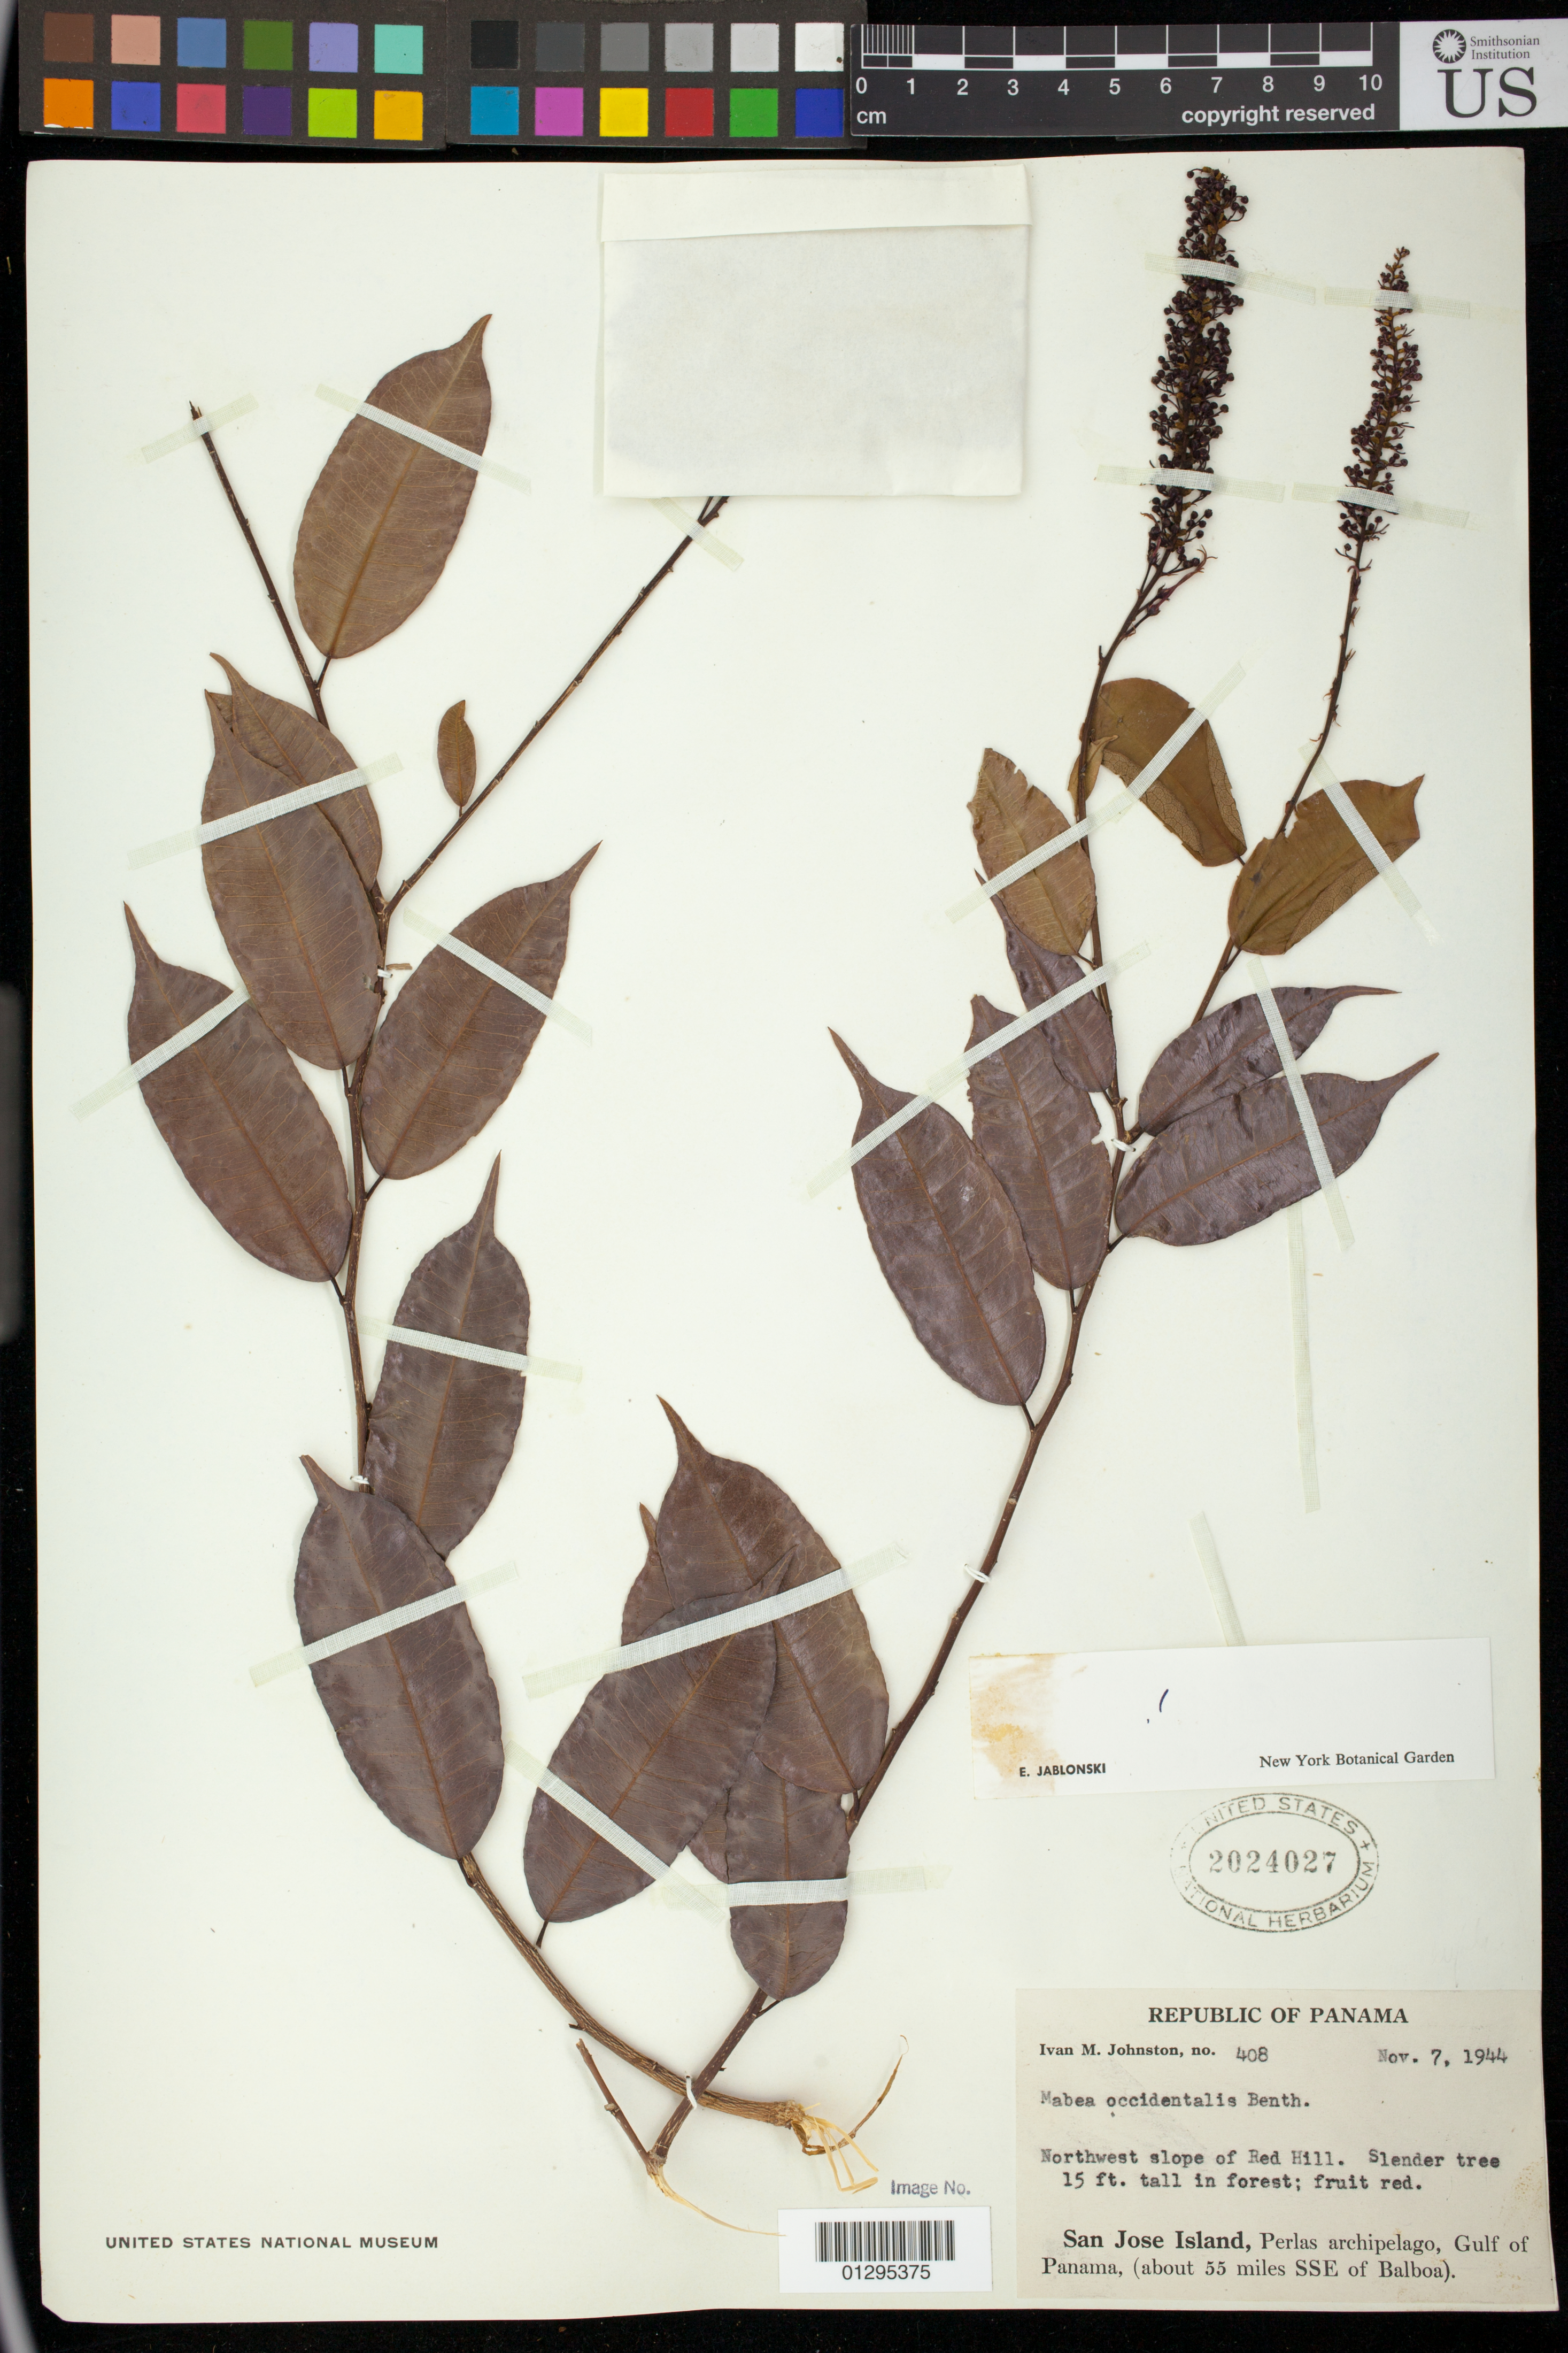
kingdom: Plantae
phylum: Tracheophyta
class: Magnoliopsida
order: Malpighiales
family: Euphorbiaceae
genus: Mabea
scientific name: Mabea occidentalis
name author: Benth.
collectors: I.M. Johnston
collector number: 408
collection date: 1944-11-07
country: Panama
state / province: Panamá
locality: San Jose Island, Perlas archipelage, Gulf of Panama, about 55 miles SSE of Balboa. Northwest slope of Red Hill.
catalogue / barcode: US 2024027